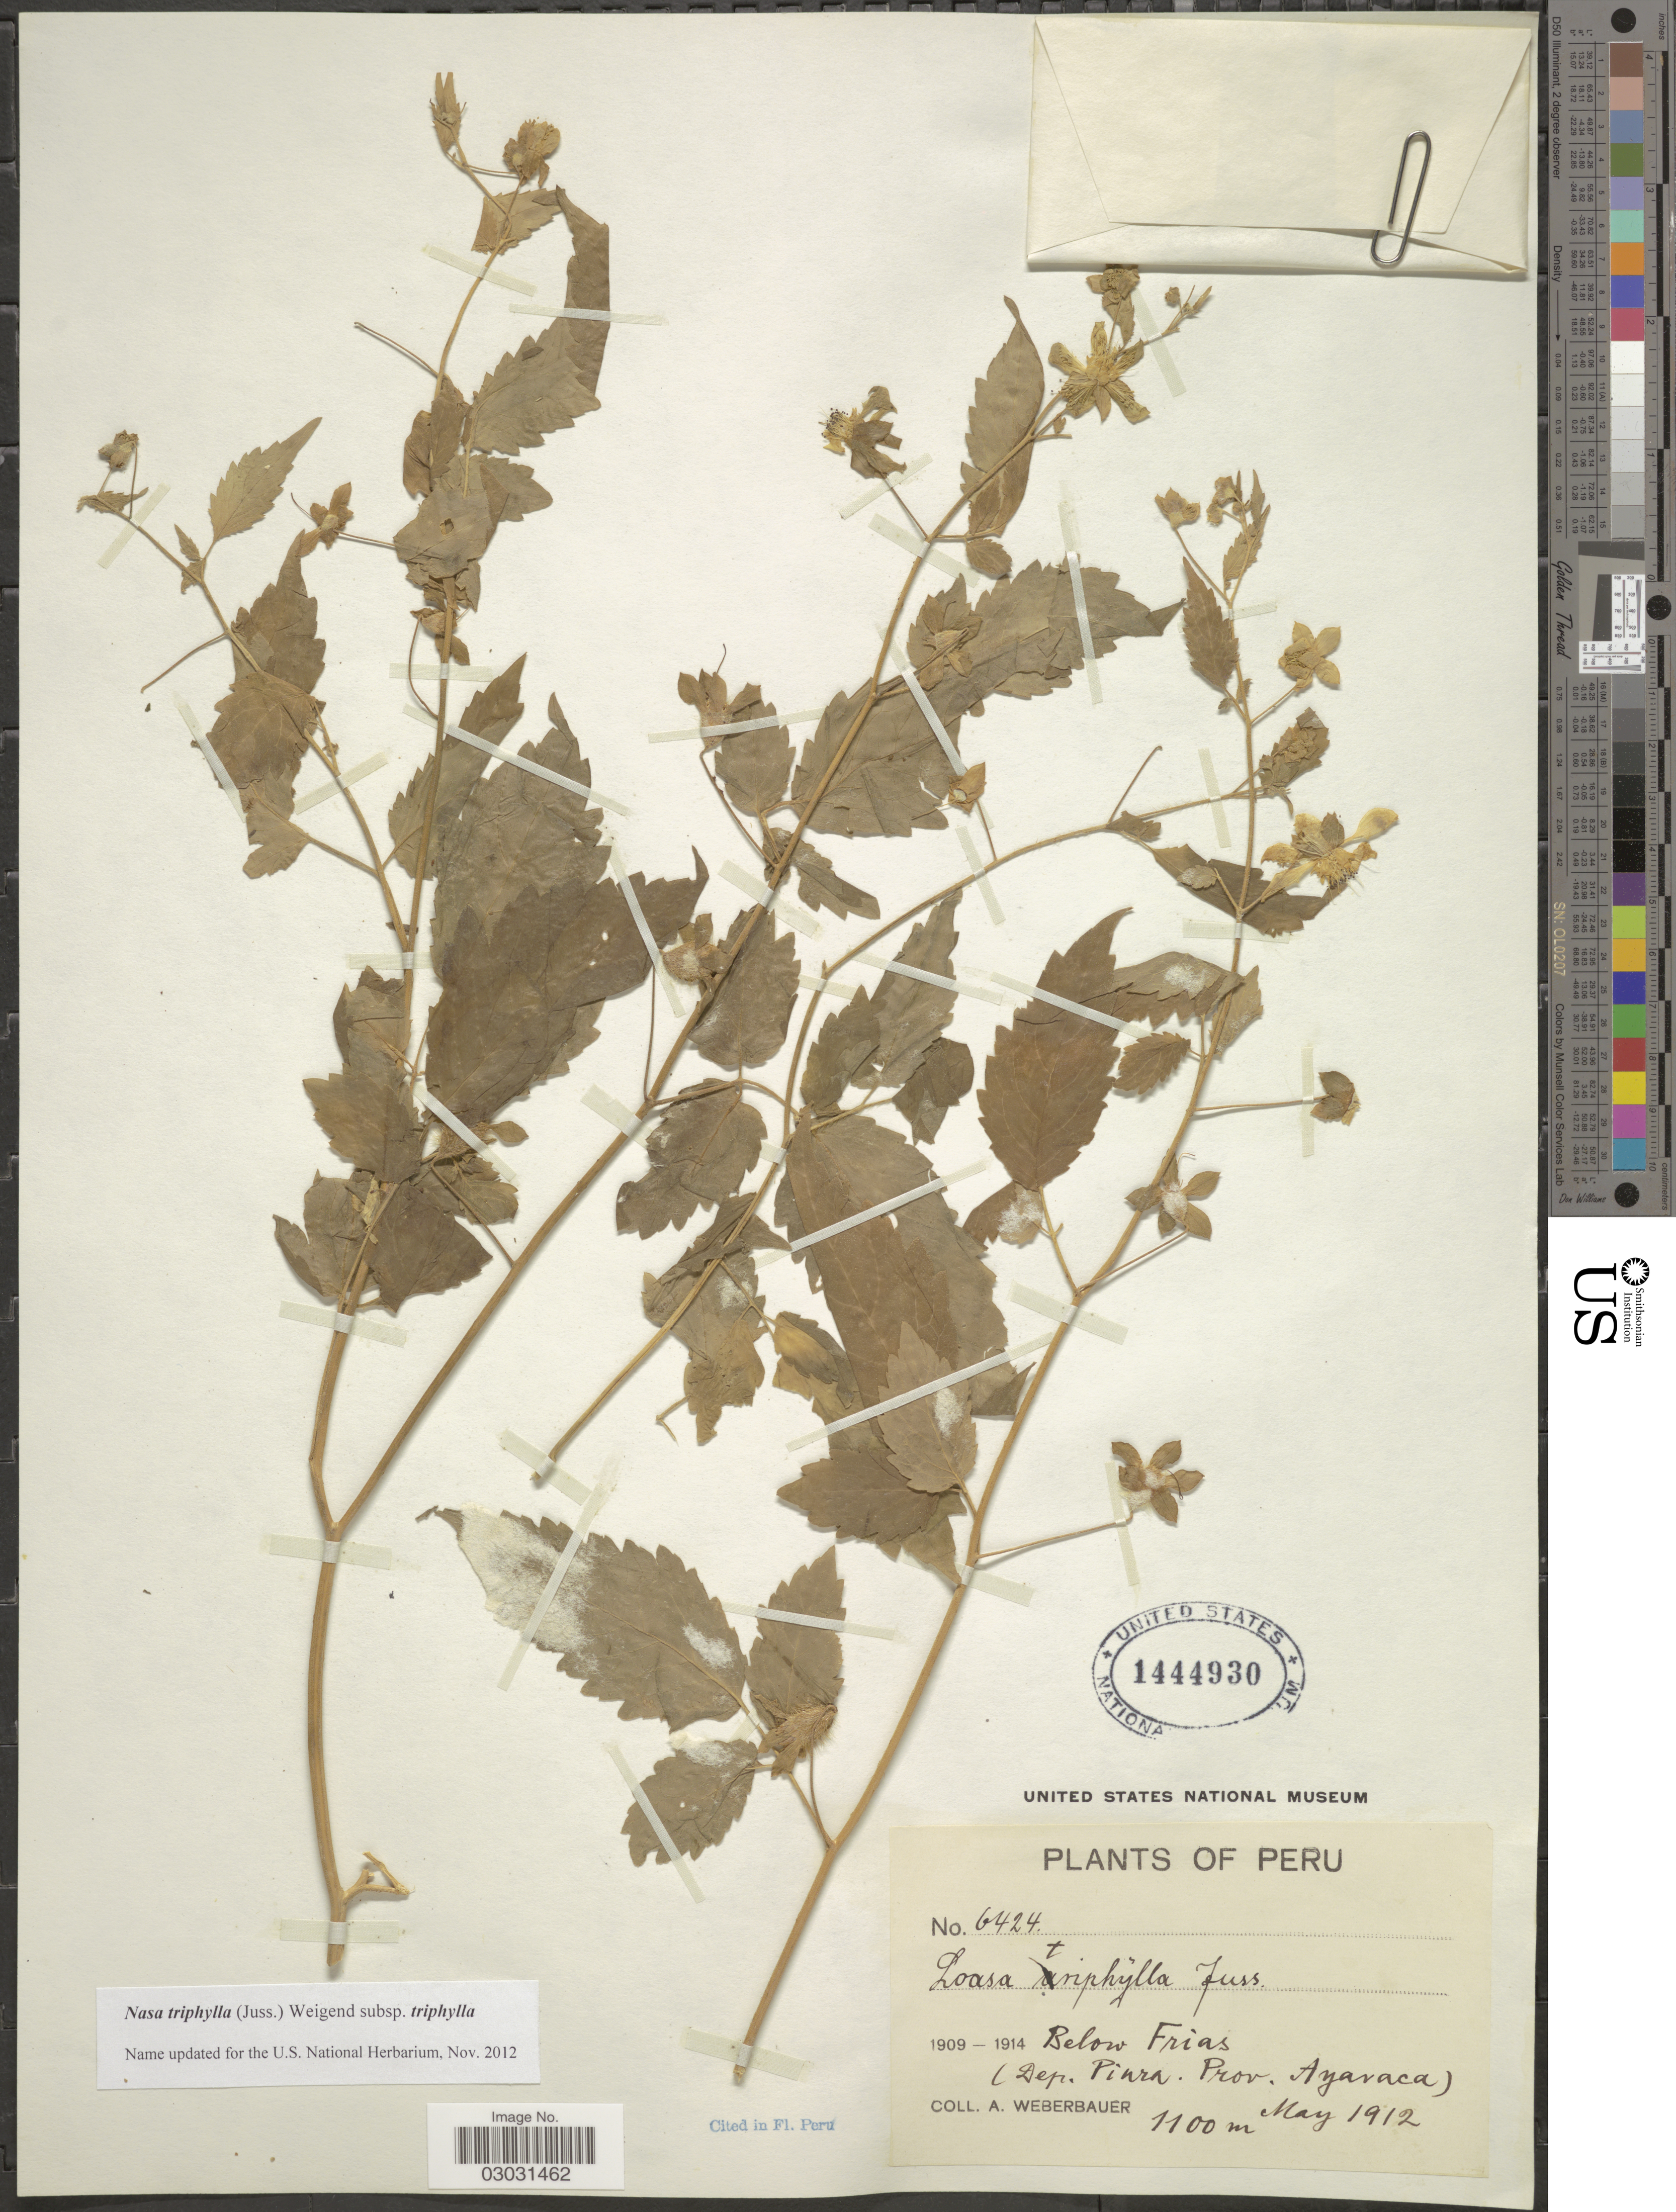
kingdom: Plantae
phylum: Tracheophyta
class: Magnoliopsida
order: Cornales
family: Loasaceae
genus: Nasa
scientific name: Nasa triphylla subsp. triphylla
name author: (Juss.) Wiegand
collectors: A. Weberbauer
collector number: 6424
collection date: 1912-05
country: Peru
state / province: Piura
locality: Below Frias (Dep. Piura. Prov. Ayaraca).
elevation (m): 1100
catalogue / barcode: US 1444930